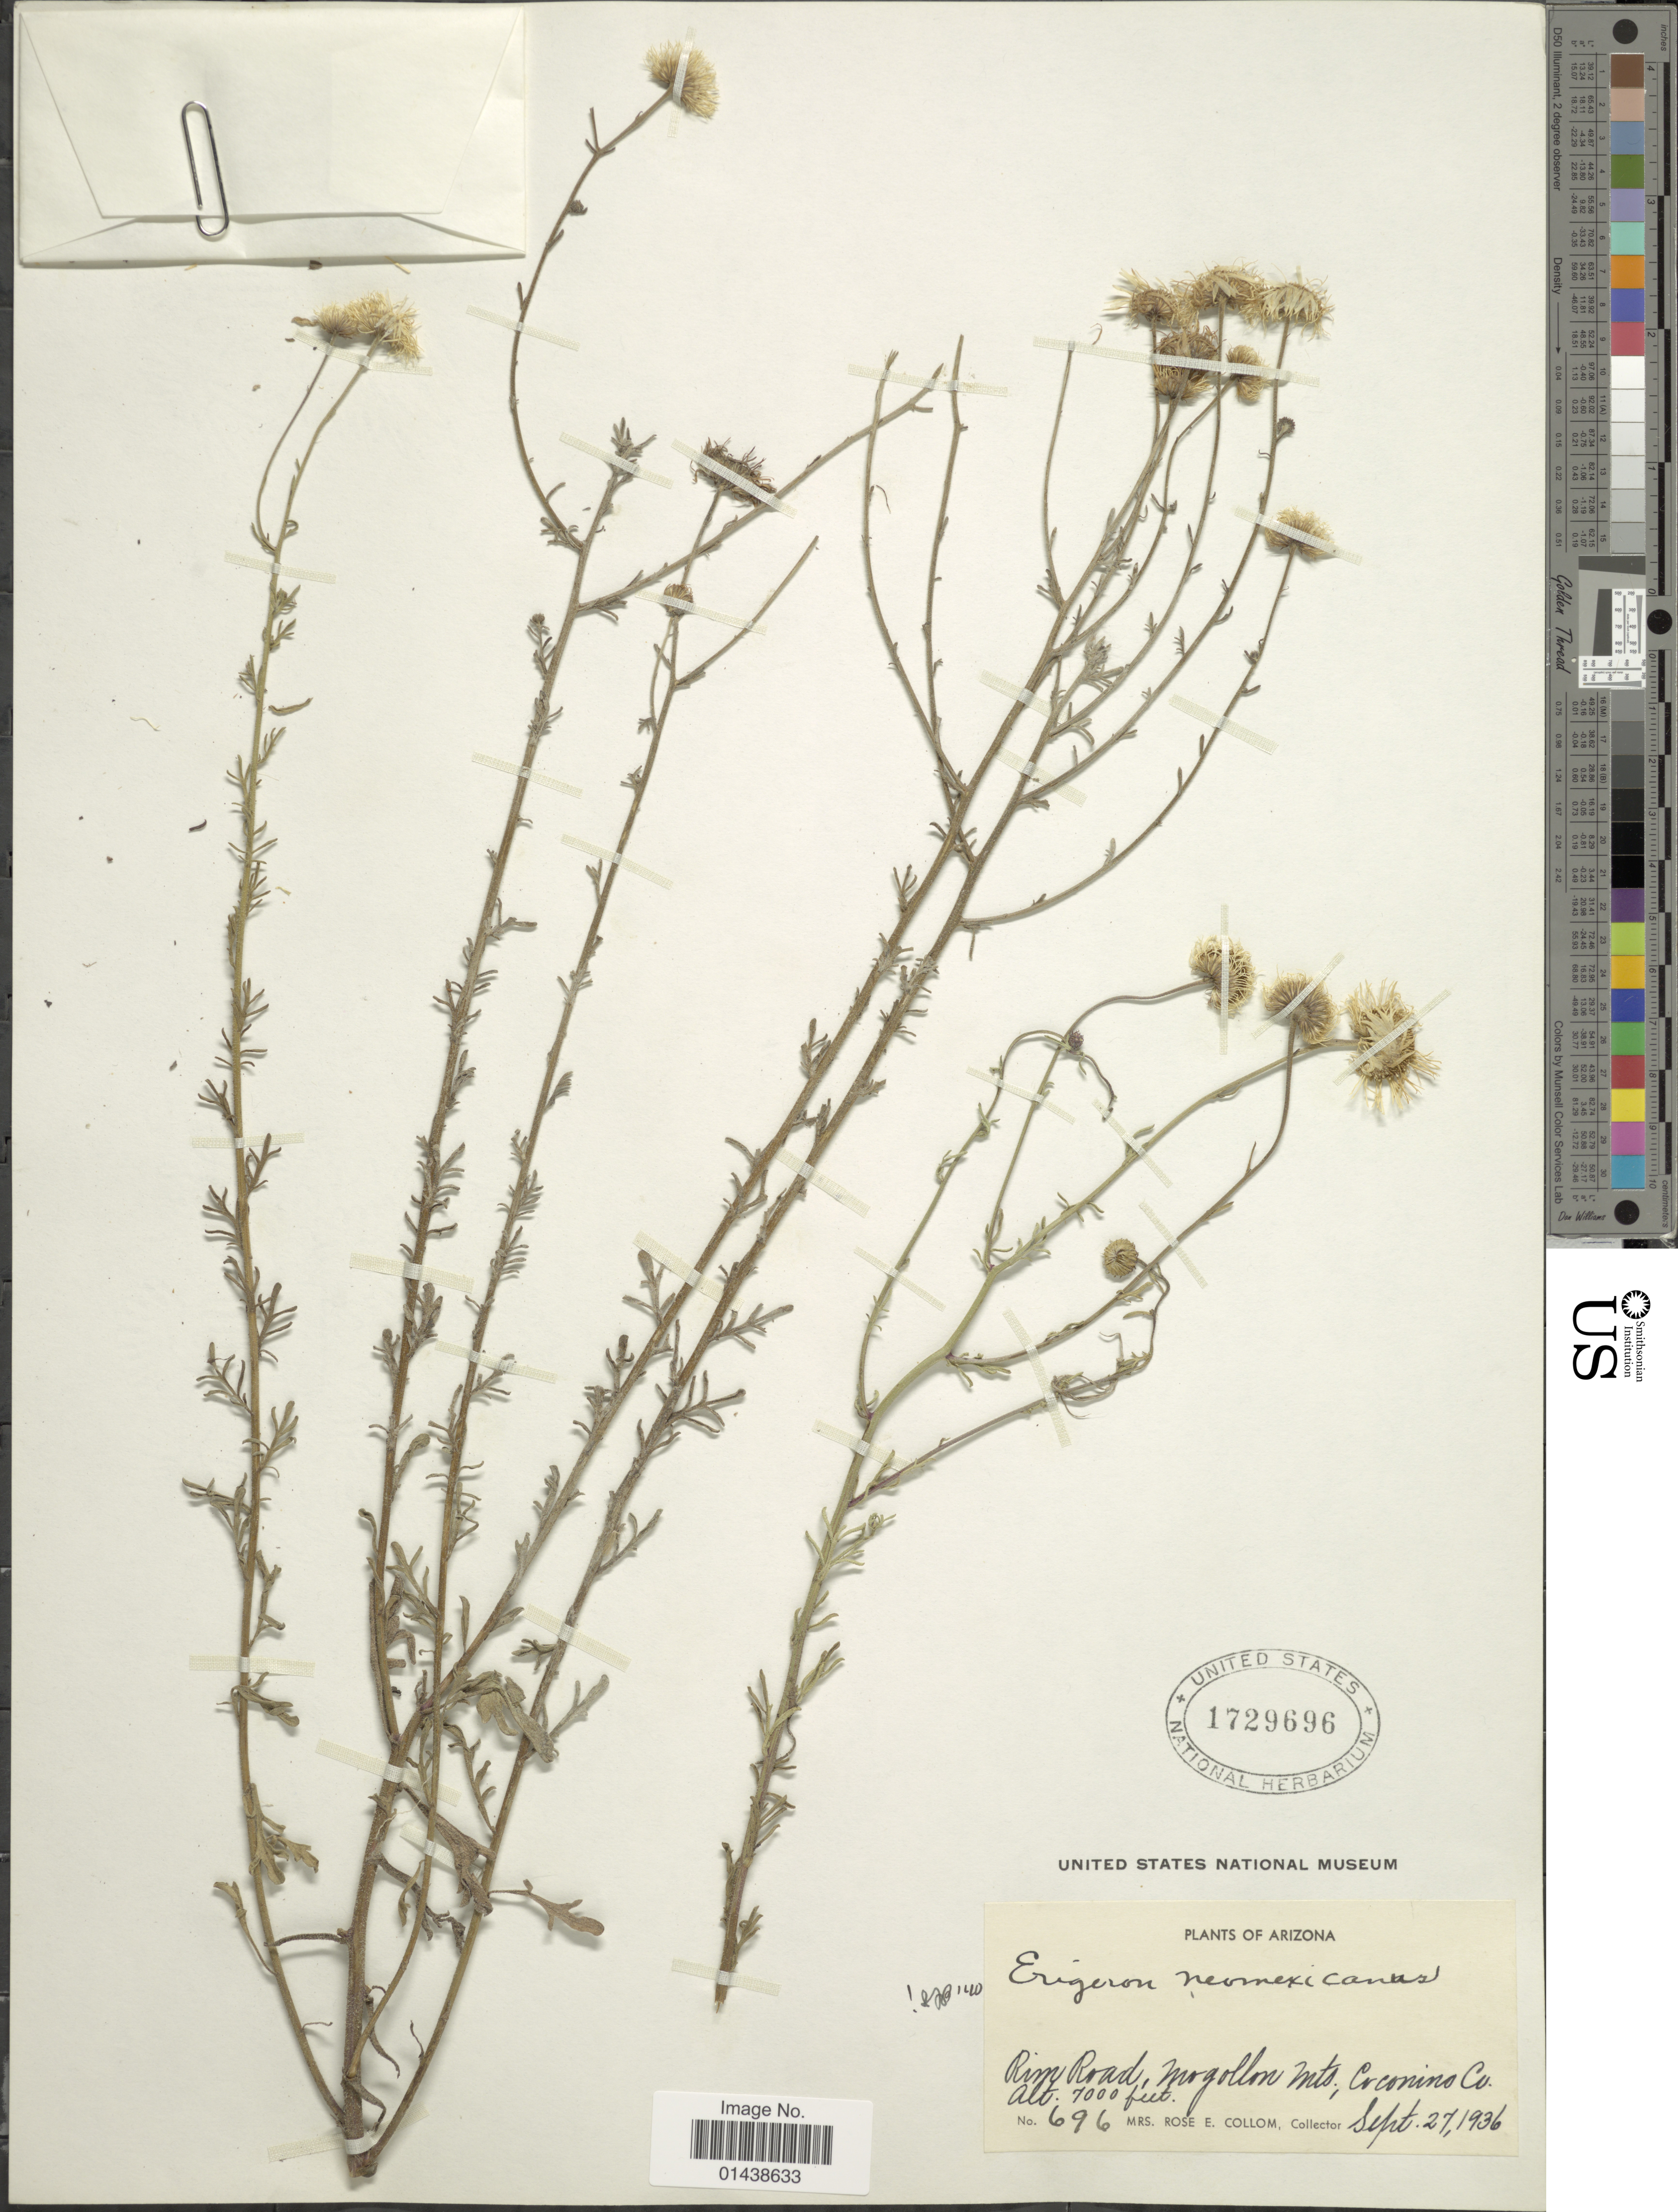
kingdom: Plantae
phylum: Tracheophyta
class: Magnoliopsida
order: Asterales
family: Asteraceae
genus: Erigeron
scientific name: Erigeron neomexicanus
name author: A. Gray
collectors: R. E. Collom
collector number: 696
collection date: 1936-09-27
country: United States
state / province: Arizona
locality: Rim Road, Morgollon Mts., Cococino Co.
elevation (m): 2134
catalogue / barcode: US 1729696